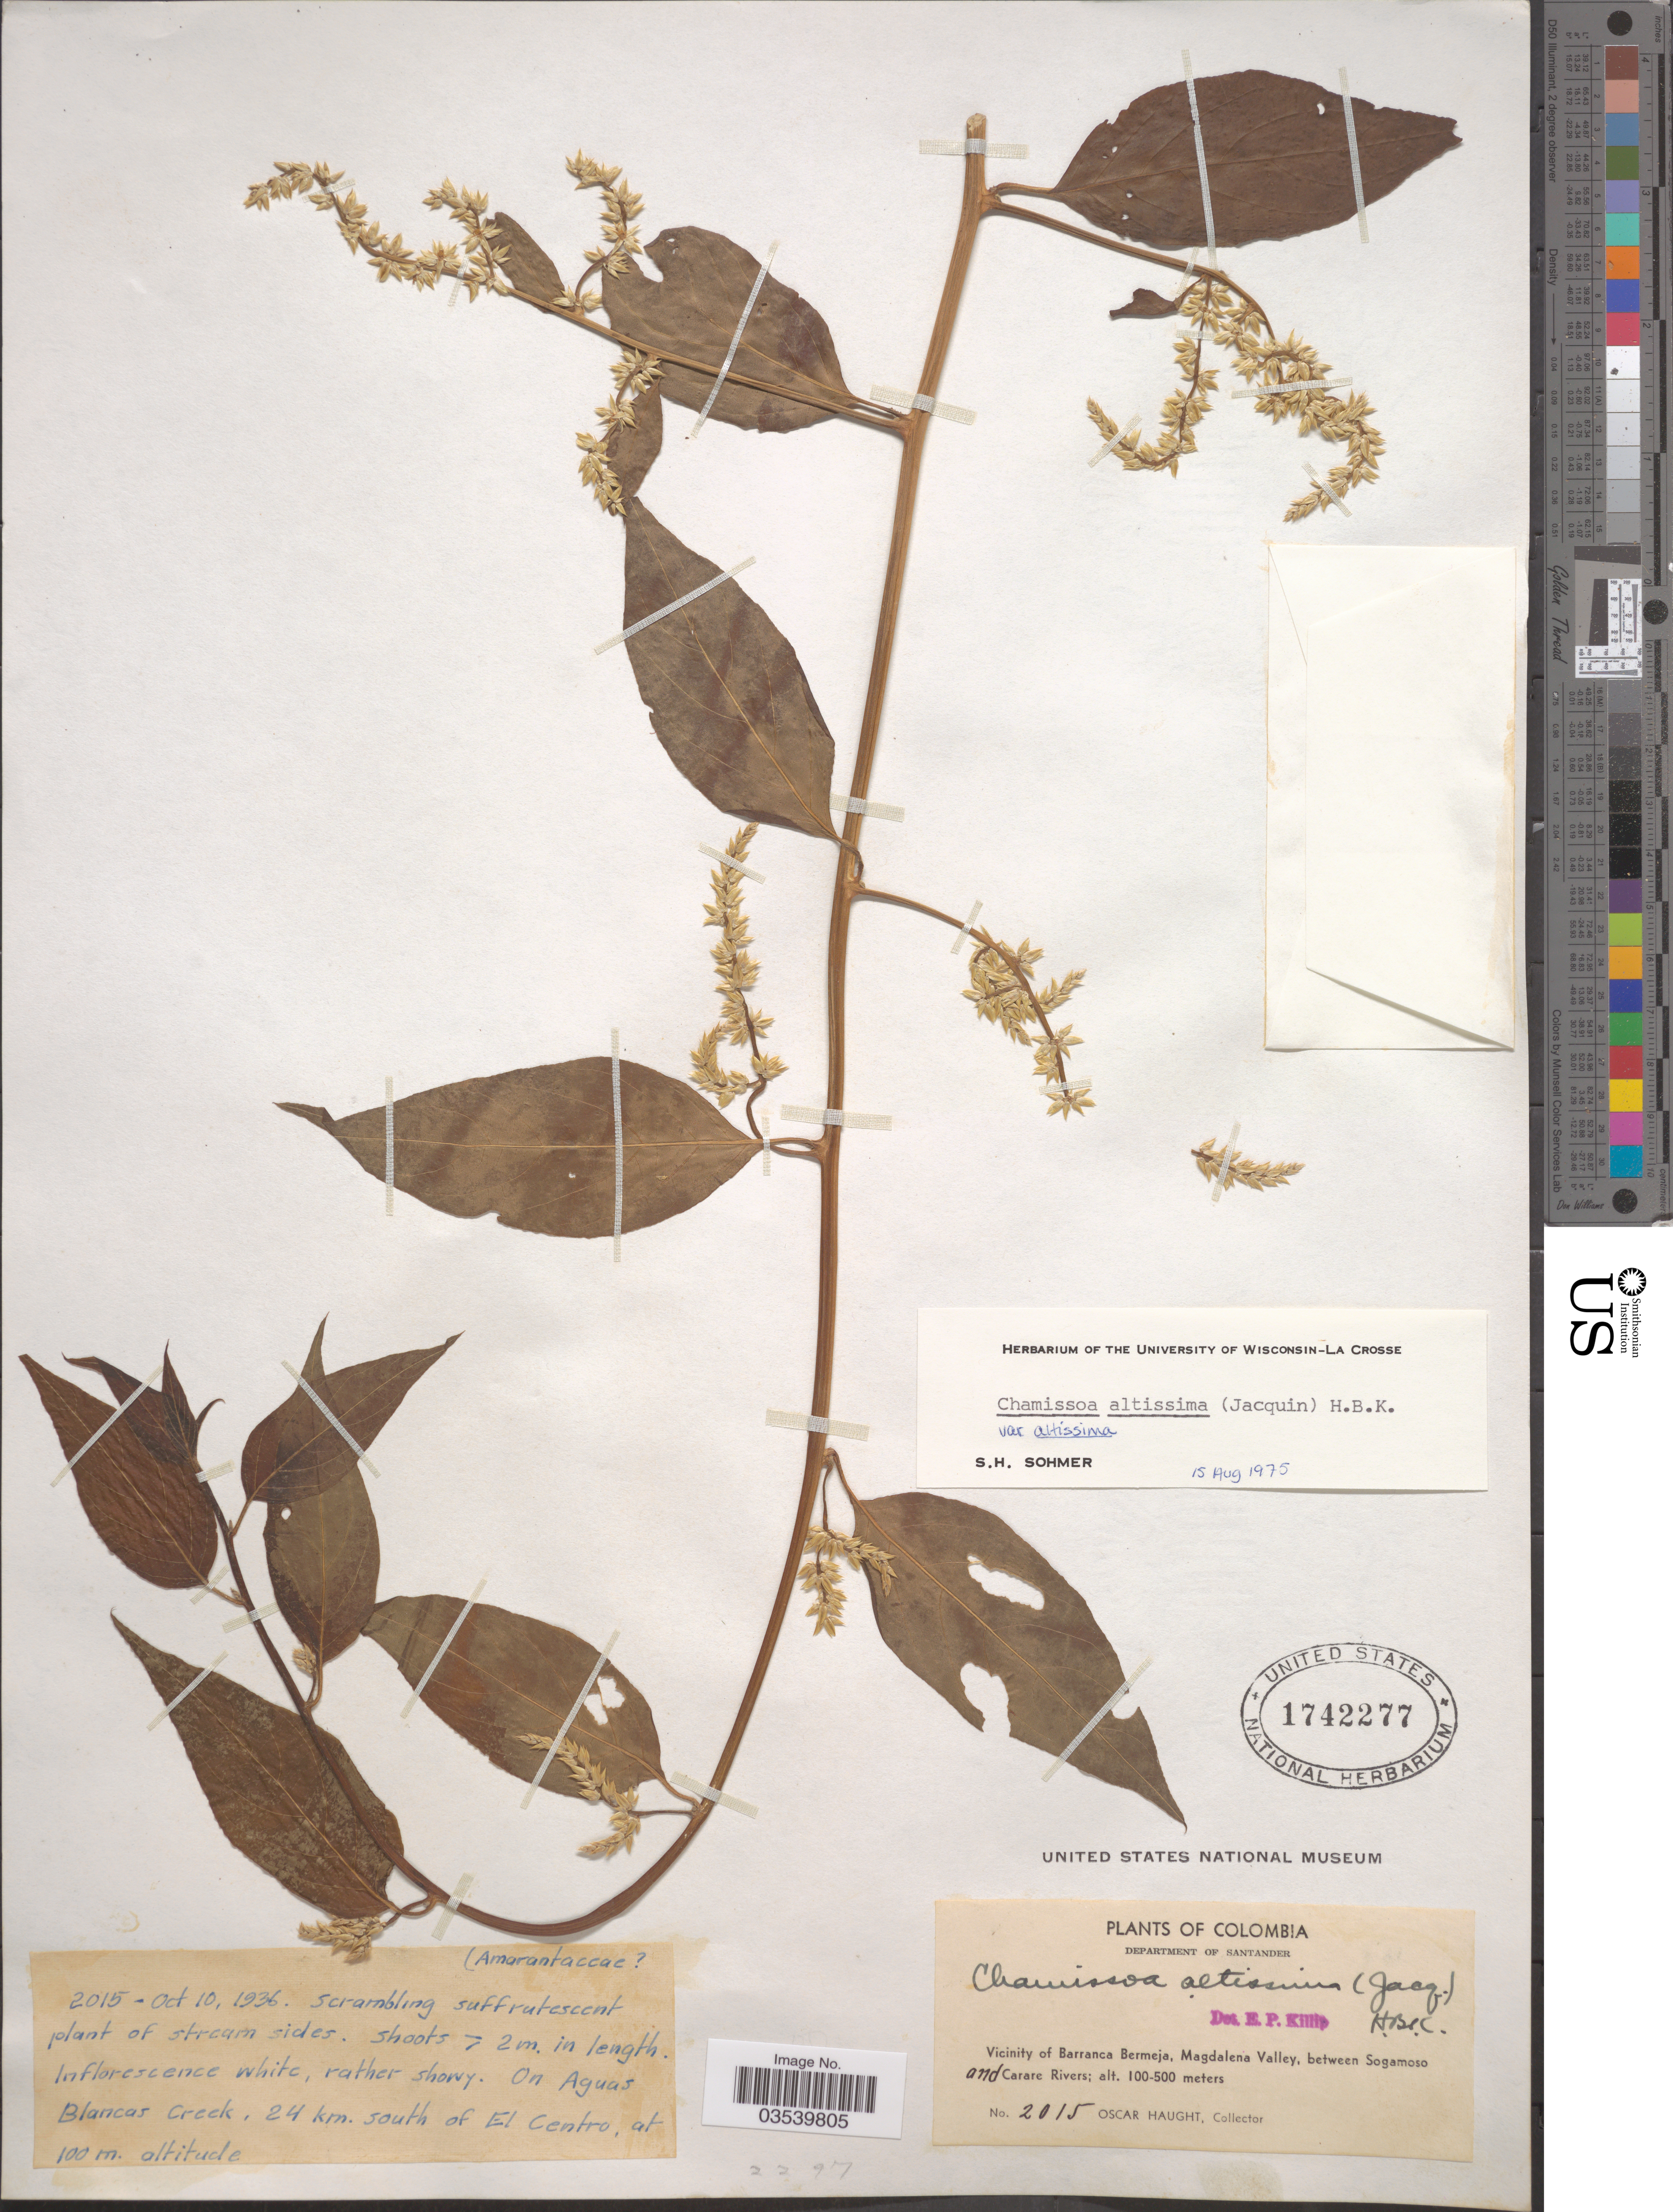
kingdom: Plantae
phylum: Tracheophyta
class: Magnoliopsida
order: Caryophyllales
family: Amaranthaceae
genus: Chamissoa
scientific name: Chamissoa altissima var. altissima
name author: (Jacq.) Kunth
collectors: O. Haught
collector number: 2015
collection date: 1936-10-10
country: Colombia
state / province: Santander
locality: Department of Santander. Vicinity of Barranca Bermeja, Magdalena Valley, between Sogamoso and Carare Rivers. On Aguas Blancas Creek, 24 km. south of El Centro.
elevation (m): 100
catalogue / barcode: US 1742277